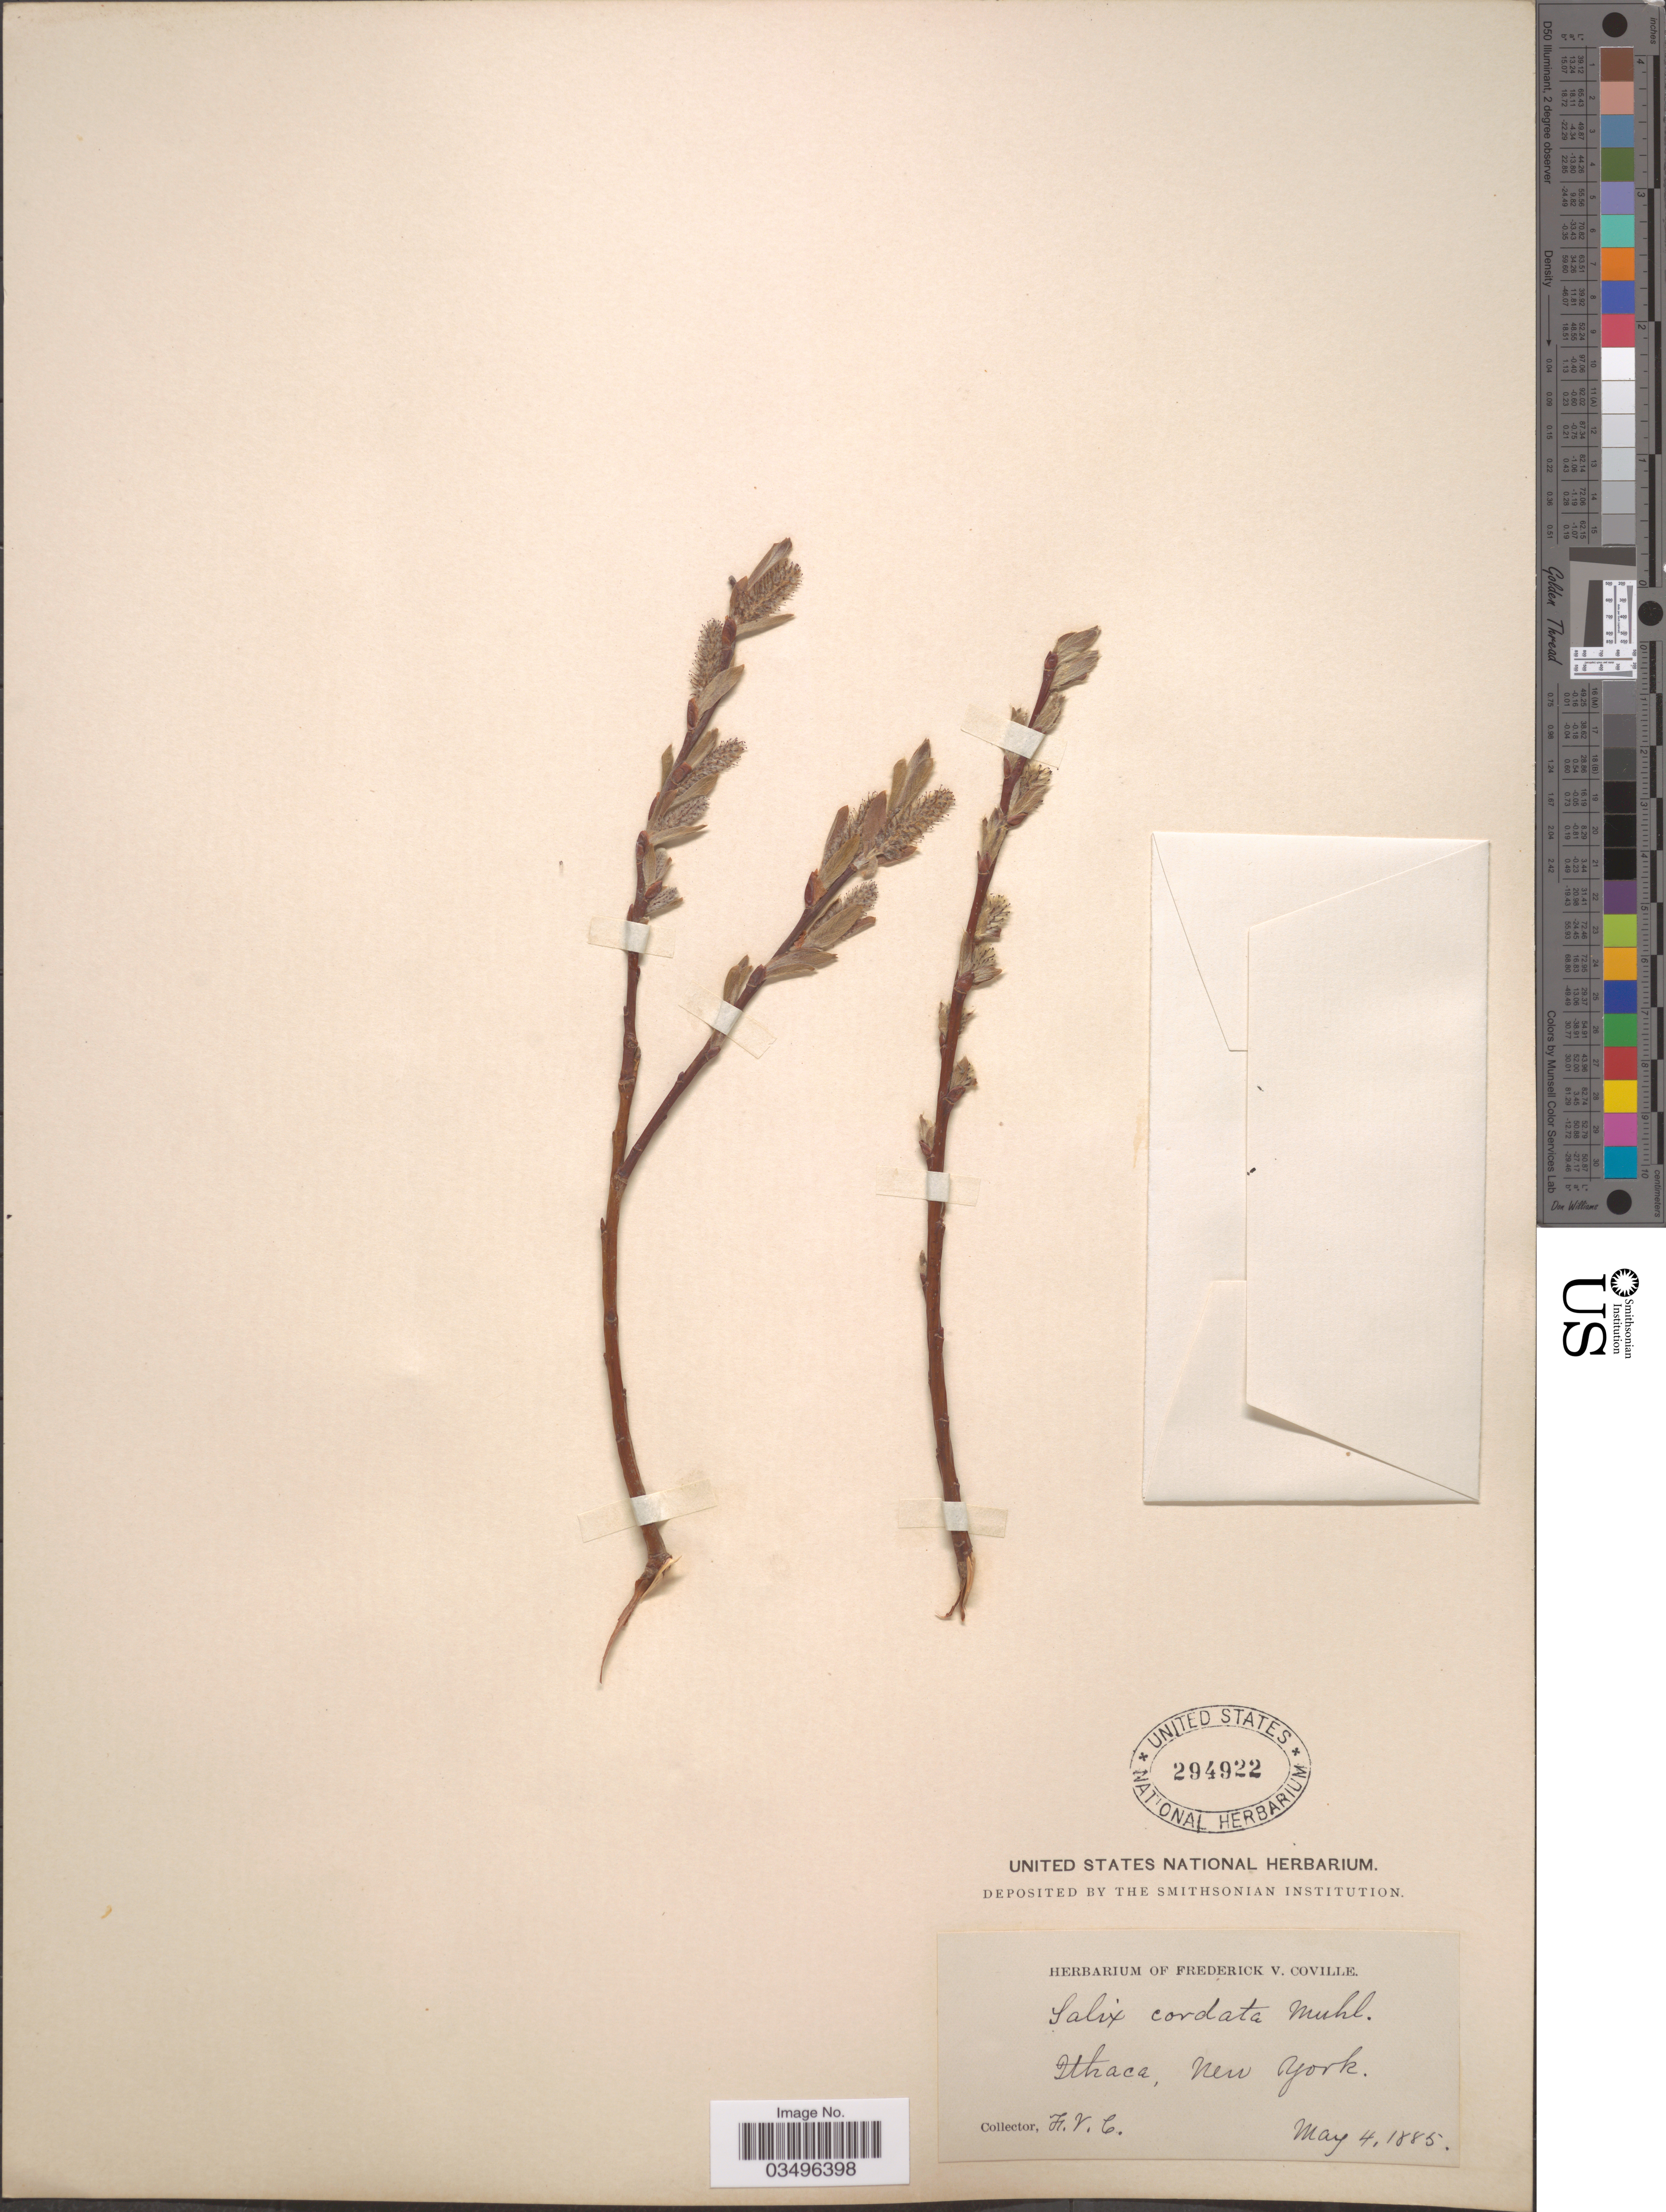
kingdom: Plantae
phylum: Tracheophyta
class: Magnoliopsida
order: Malpighiales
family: Salicaceae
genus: Salix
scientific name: Salix cordata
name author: Michx.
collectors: F. V. Coville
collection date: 1885-05-04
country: United States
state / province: New York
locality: Ithaca.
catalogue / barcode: US 294922